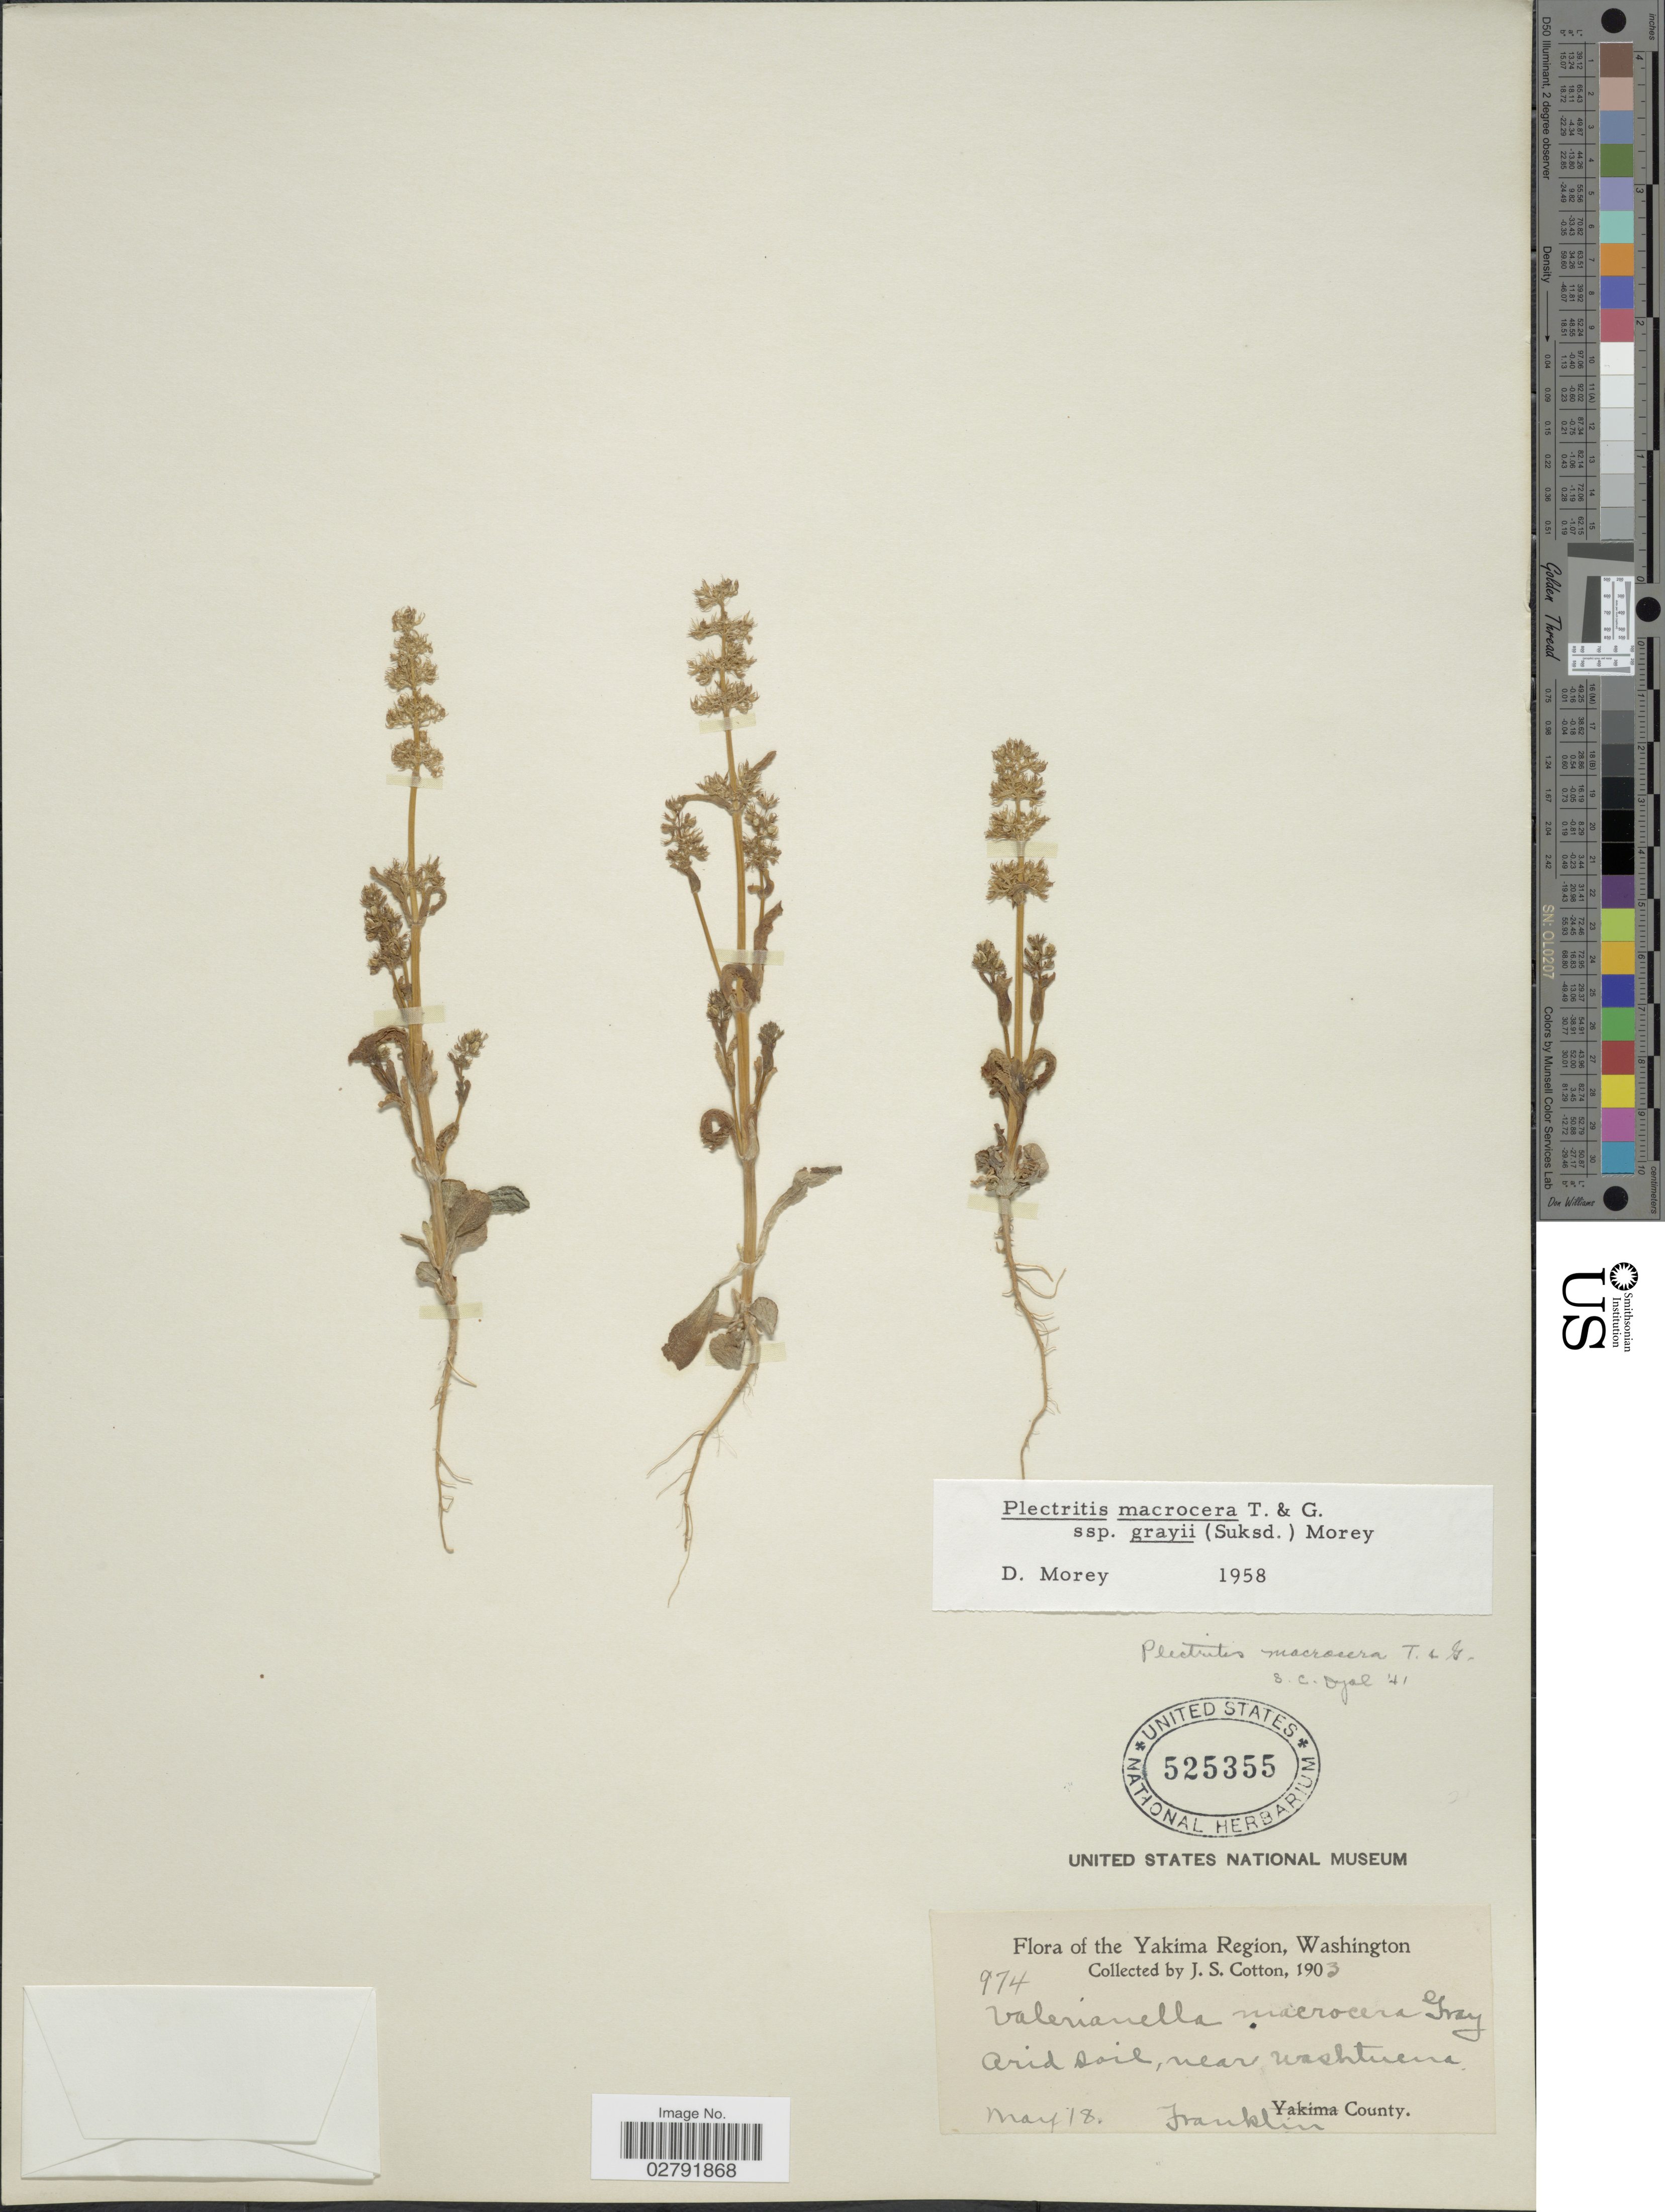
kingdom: Plantae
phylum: Tracheophyta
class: Magnoliopsida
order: Dipsacales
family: Caprifoliaceae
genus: Plectritis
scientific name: Plectritis macrocera subsp. grayi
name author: (Suksd.) Morey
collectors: J. S. Cotton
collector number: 974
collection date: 1903-05-18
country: United States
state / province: Washington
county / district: Franklin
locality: Yakima Region. Arid soil, near Washtucna. Franklin County.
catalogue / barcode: US 525355